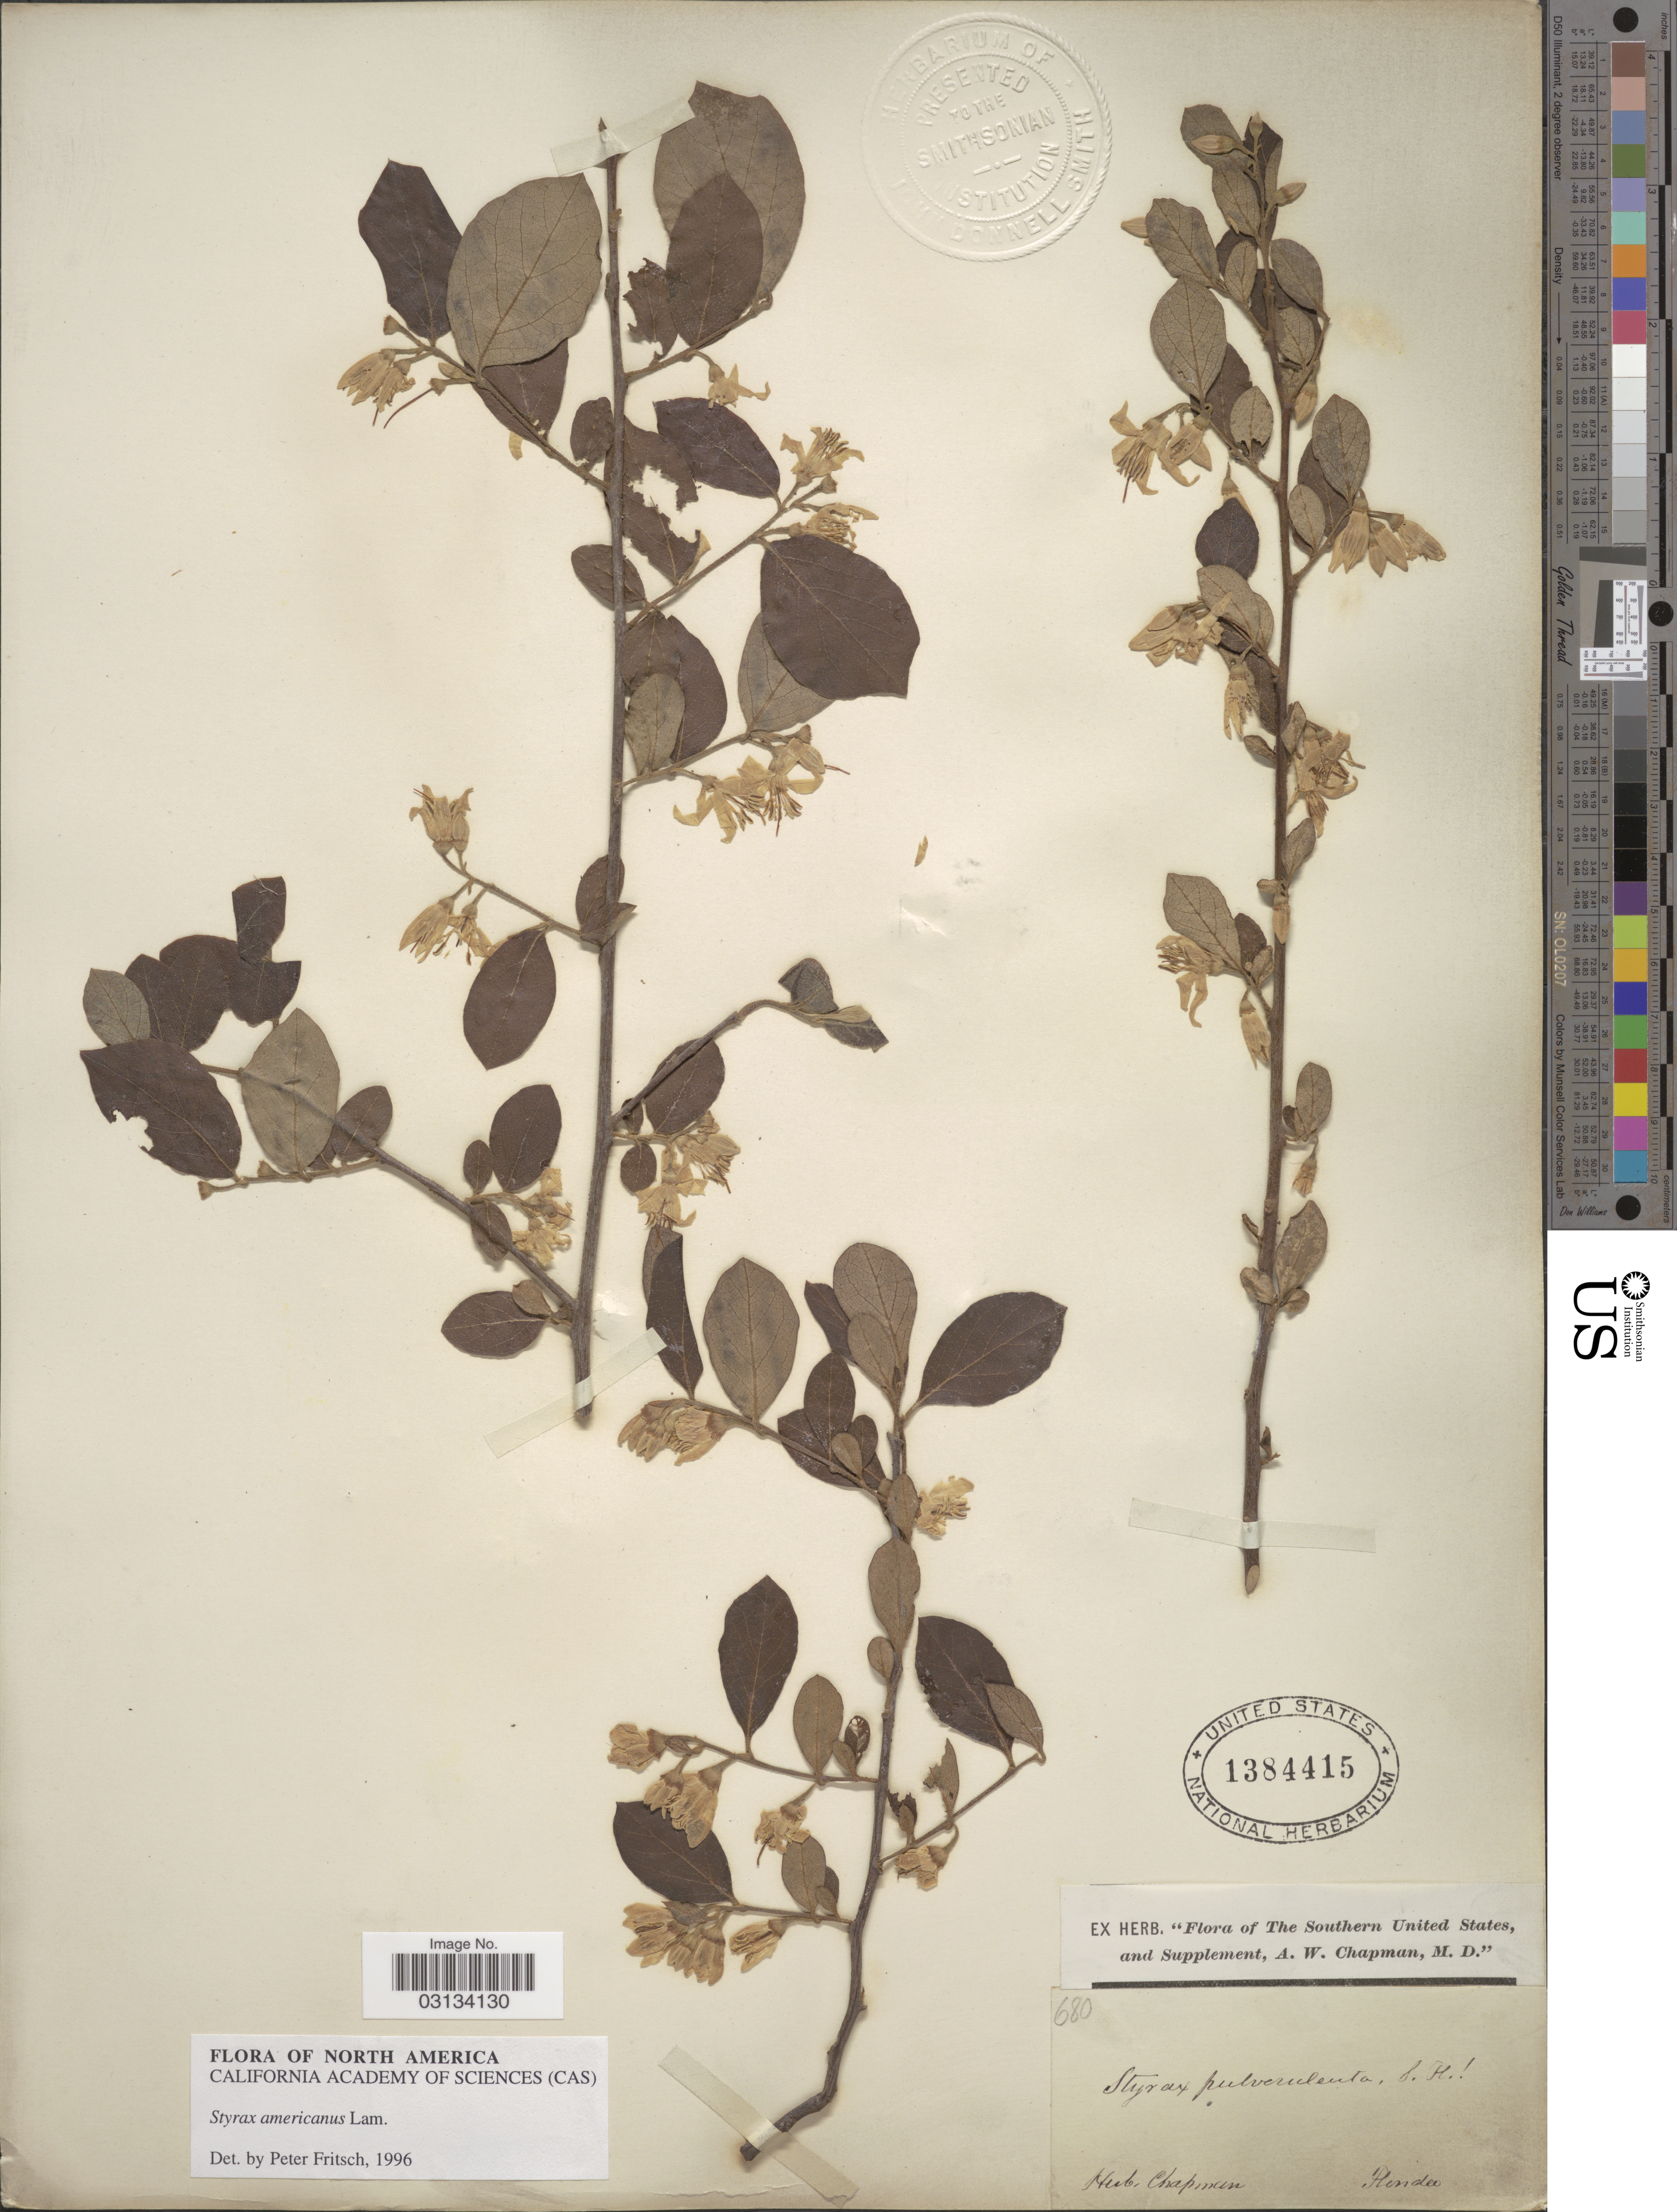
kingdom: Plantae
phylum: Tracheophyta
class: Magnoliopsida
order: Ericales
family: Styracaceae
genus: Styrax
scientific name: Styrax americanus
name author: Lam.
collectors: ex herb. A.W. Chapman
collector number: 680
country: United States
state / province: Florida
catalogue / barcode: US 1384415